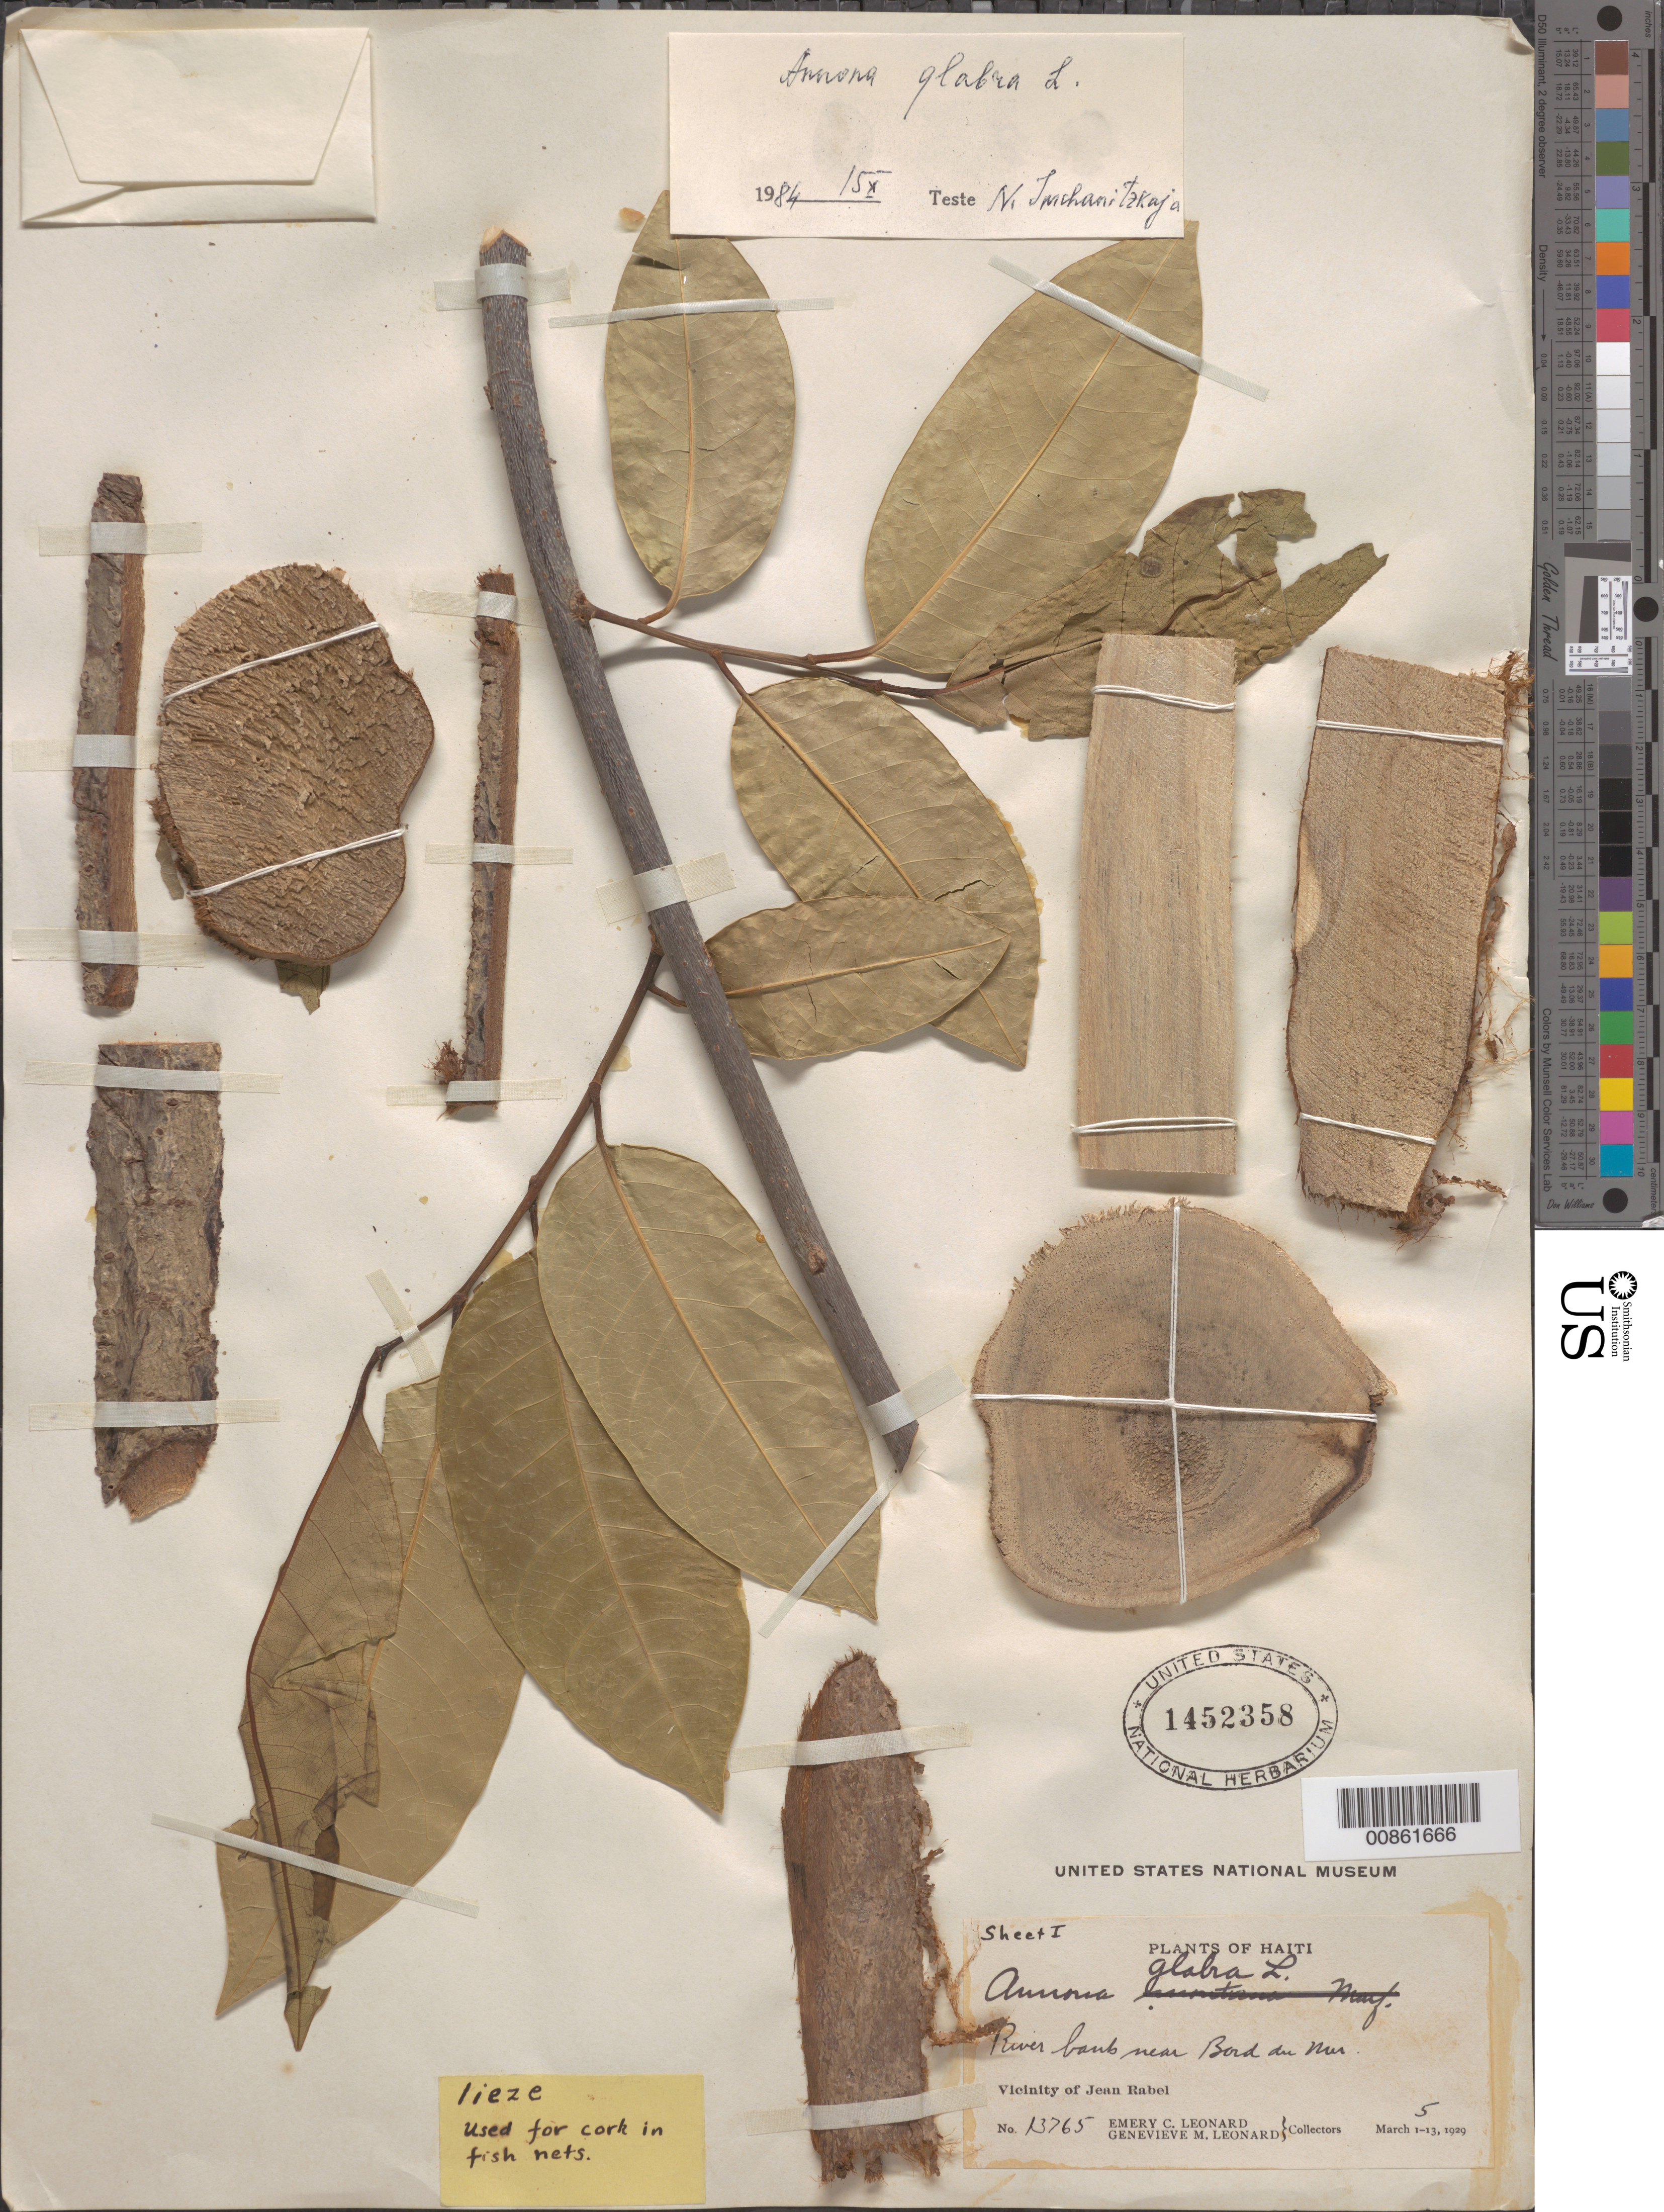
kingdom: Plantae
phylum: Tracheophyta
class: Magnoliopsida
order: Magnoliales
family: Annonaceae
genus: Annona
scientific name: Annona glabra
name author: L.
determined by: Imchanitzkaja, N.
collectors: E. C. Leonard & G. M. Leonard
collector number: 13765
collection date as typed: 05 Mar 1929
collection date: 1929-03-05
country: Haiti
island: Hispaniola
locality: Near Bord du Mer. Vicinity of Jean Rabel.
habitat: River banks.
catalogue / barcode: US 1452358